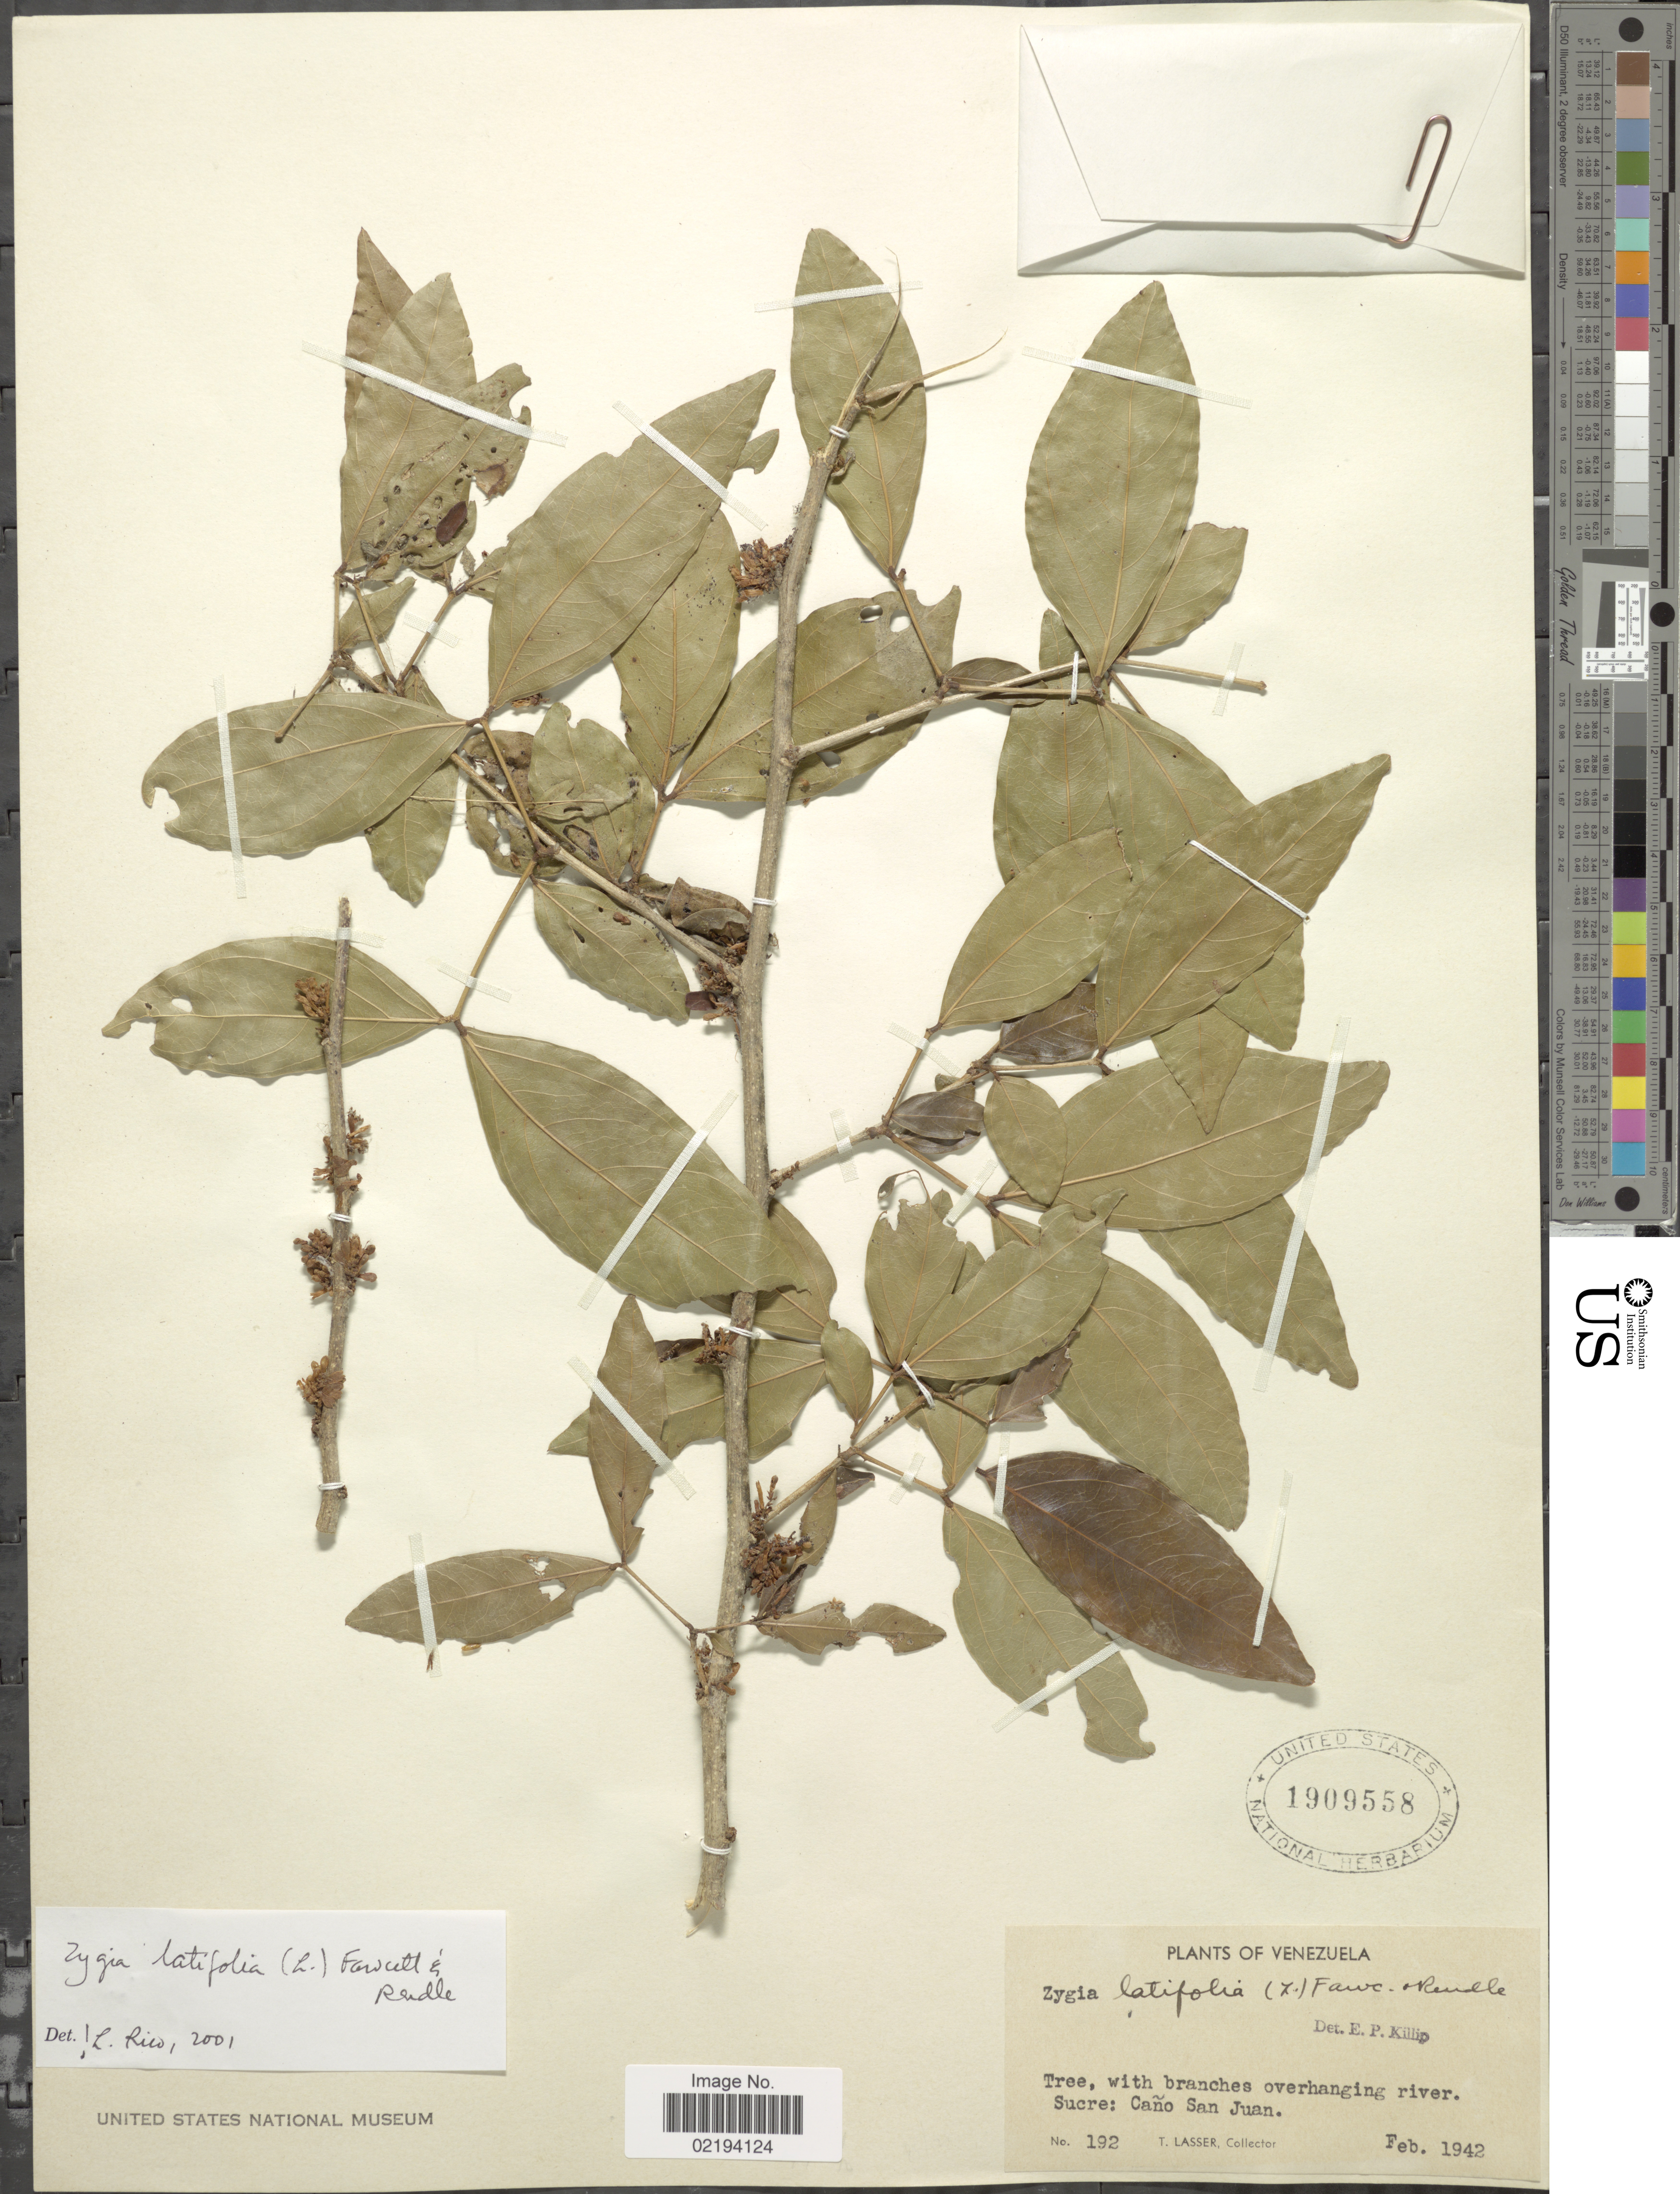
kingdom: Plantae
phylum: Tracheophyta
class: Magnoliopsida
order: Fabales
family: Fabaceae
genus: Zygia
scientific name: Zygia latifolia var. latifolia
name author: (L.) Fawc. & Rendle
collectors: T. Lasser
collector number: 192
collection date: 1942-02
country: Venezuela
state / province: Sucre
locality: Tree, with branches overhanging river. Sucre: Caño San Juan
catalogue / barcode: US 1909558